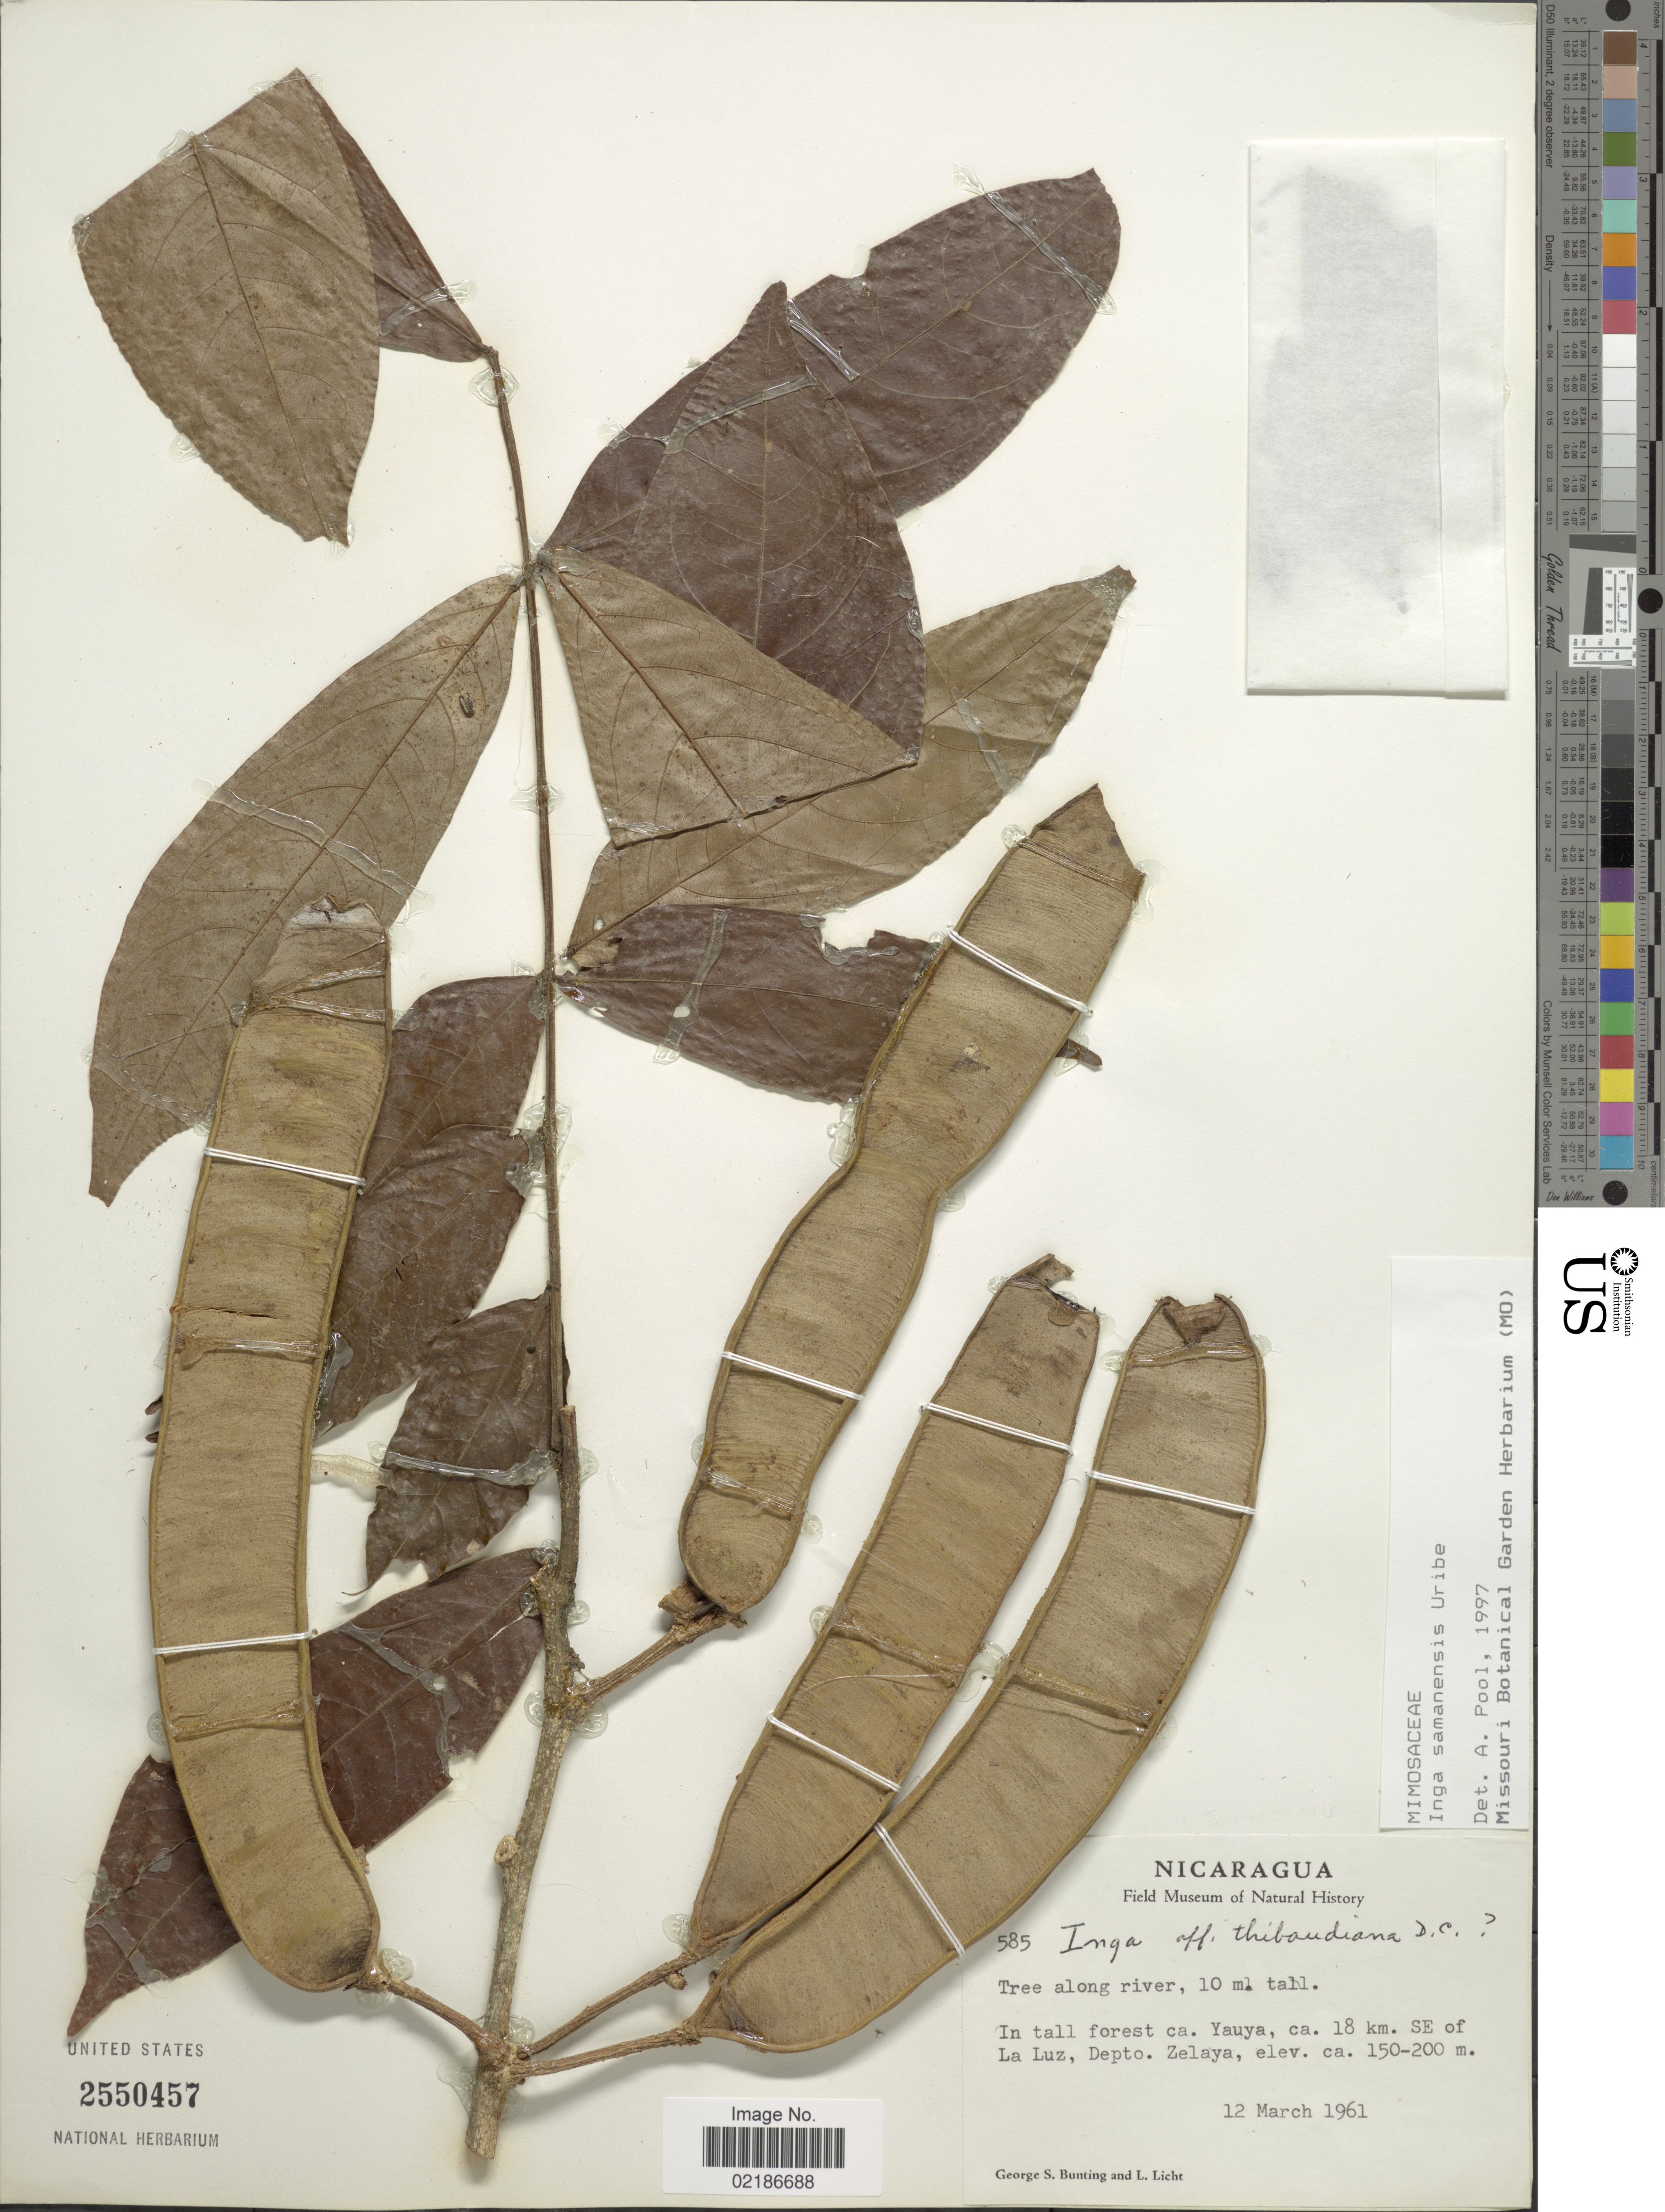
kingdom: Plantae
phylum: Tracheophyta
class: Magnoliopsida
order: Fabales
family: Fabaceae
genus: Inga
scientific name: Inga samanensis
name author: L. Uribe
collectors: G. S. Bunting & L. Licht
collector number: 585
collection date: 1961-03-12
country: Nicaragua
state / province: Atlantico Norte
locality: Ca, Yauya, ca 18 km SE of La Luz, Depto. Zelaya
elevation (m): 150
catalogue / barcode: US 2550457